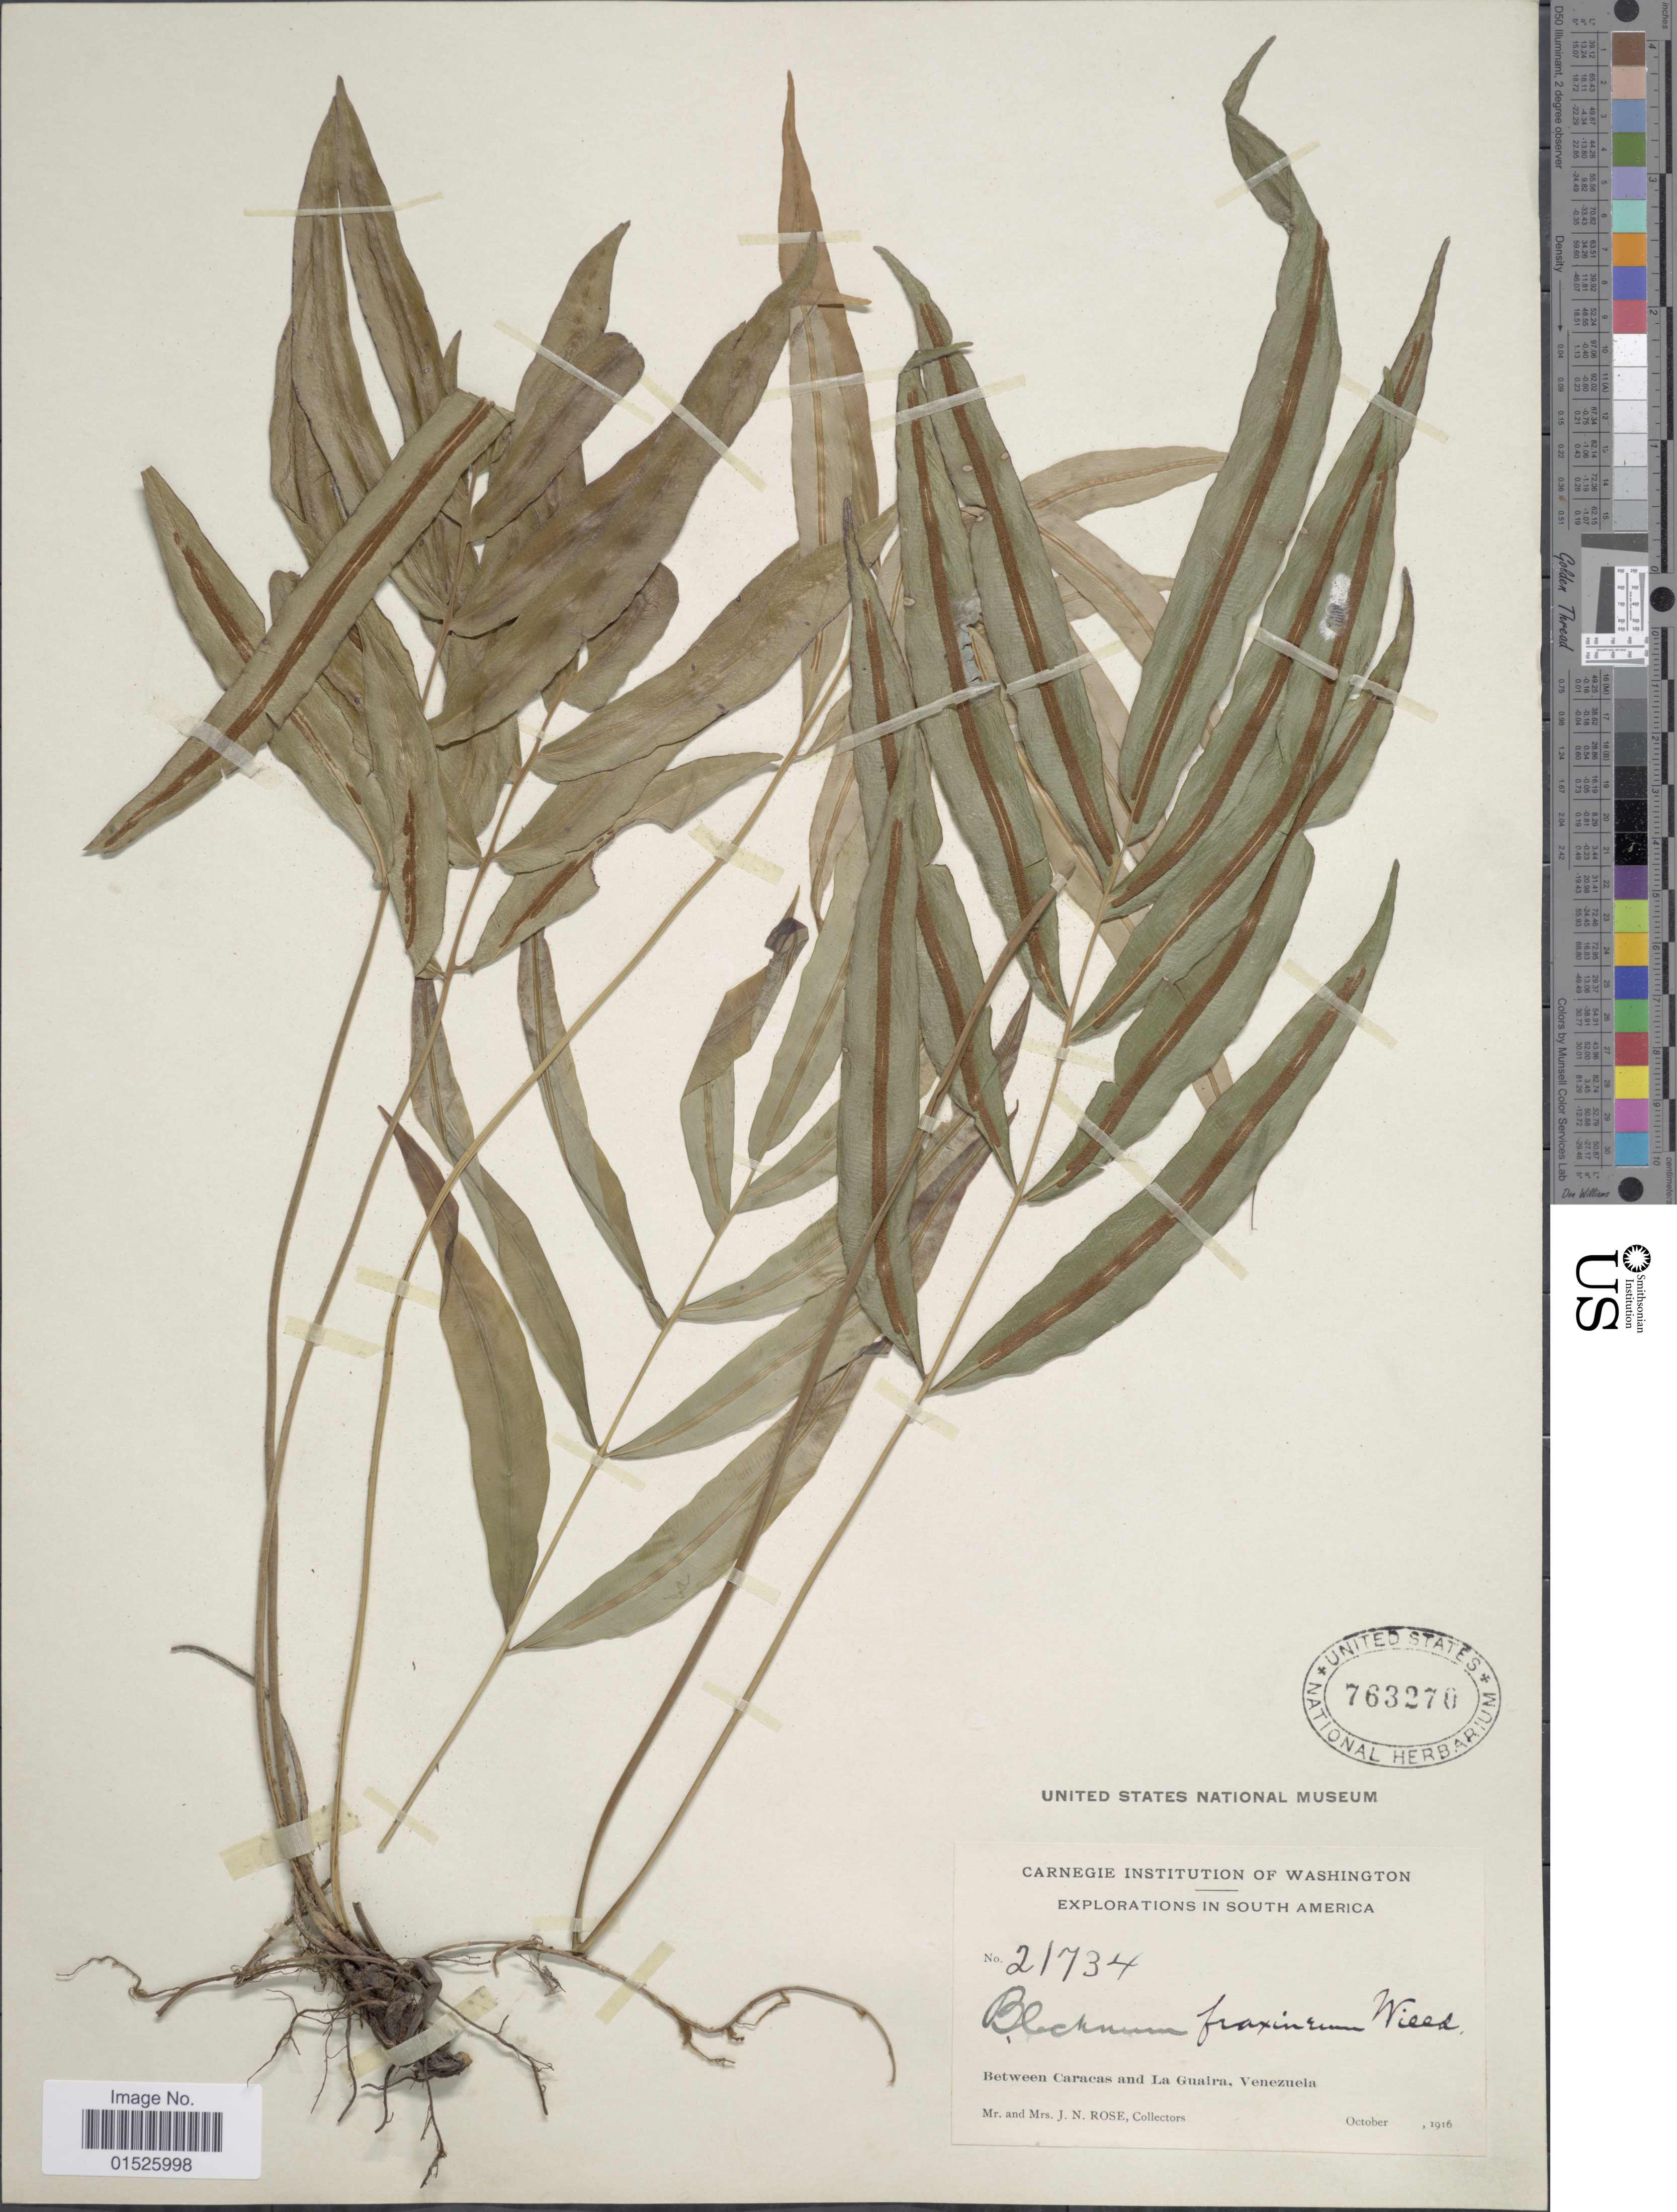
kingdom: Plantae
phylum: Tracheophyta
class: Polypodiopsida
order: Polypodiales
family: Blechnaceae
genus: Blechnum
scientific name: Blechnum x fraxineum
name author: Willd.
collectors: J. N. Rose & L. B. Rose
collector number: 21734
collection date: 1916-10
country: Venezuela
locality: South America, Between Caracas and La Guaira, Venezuela.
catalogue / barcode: US 763270